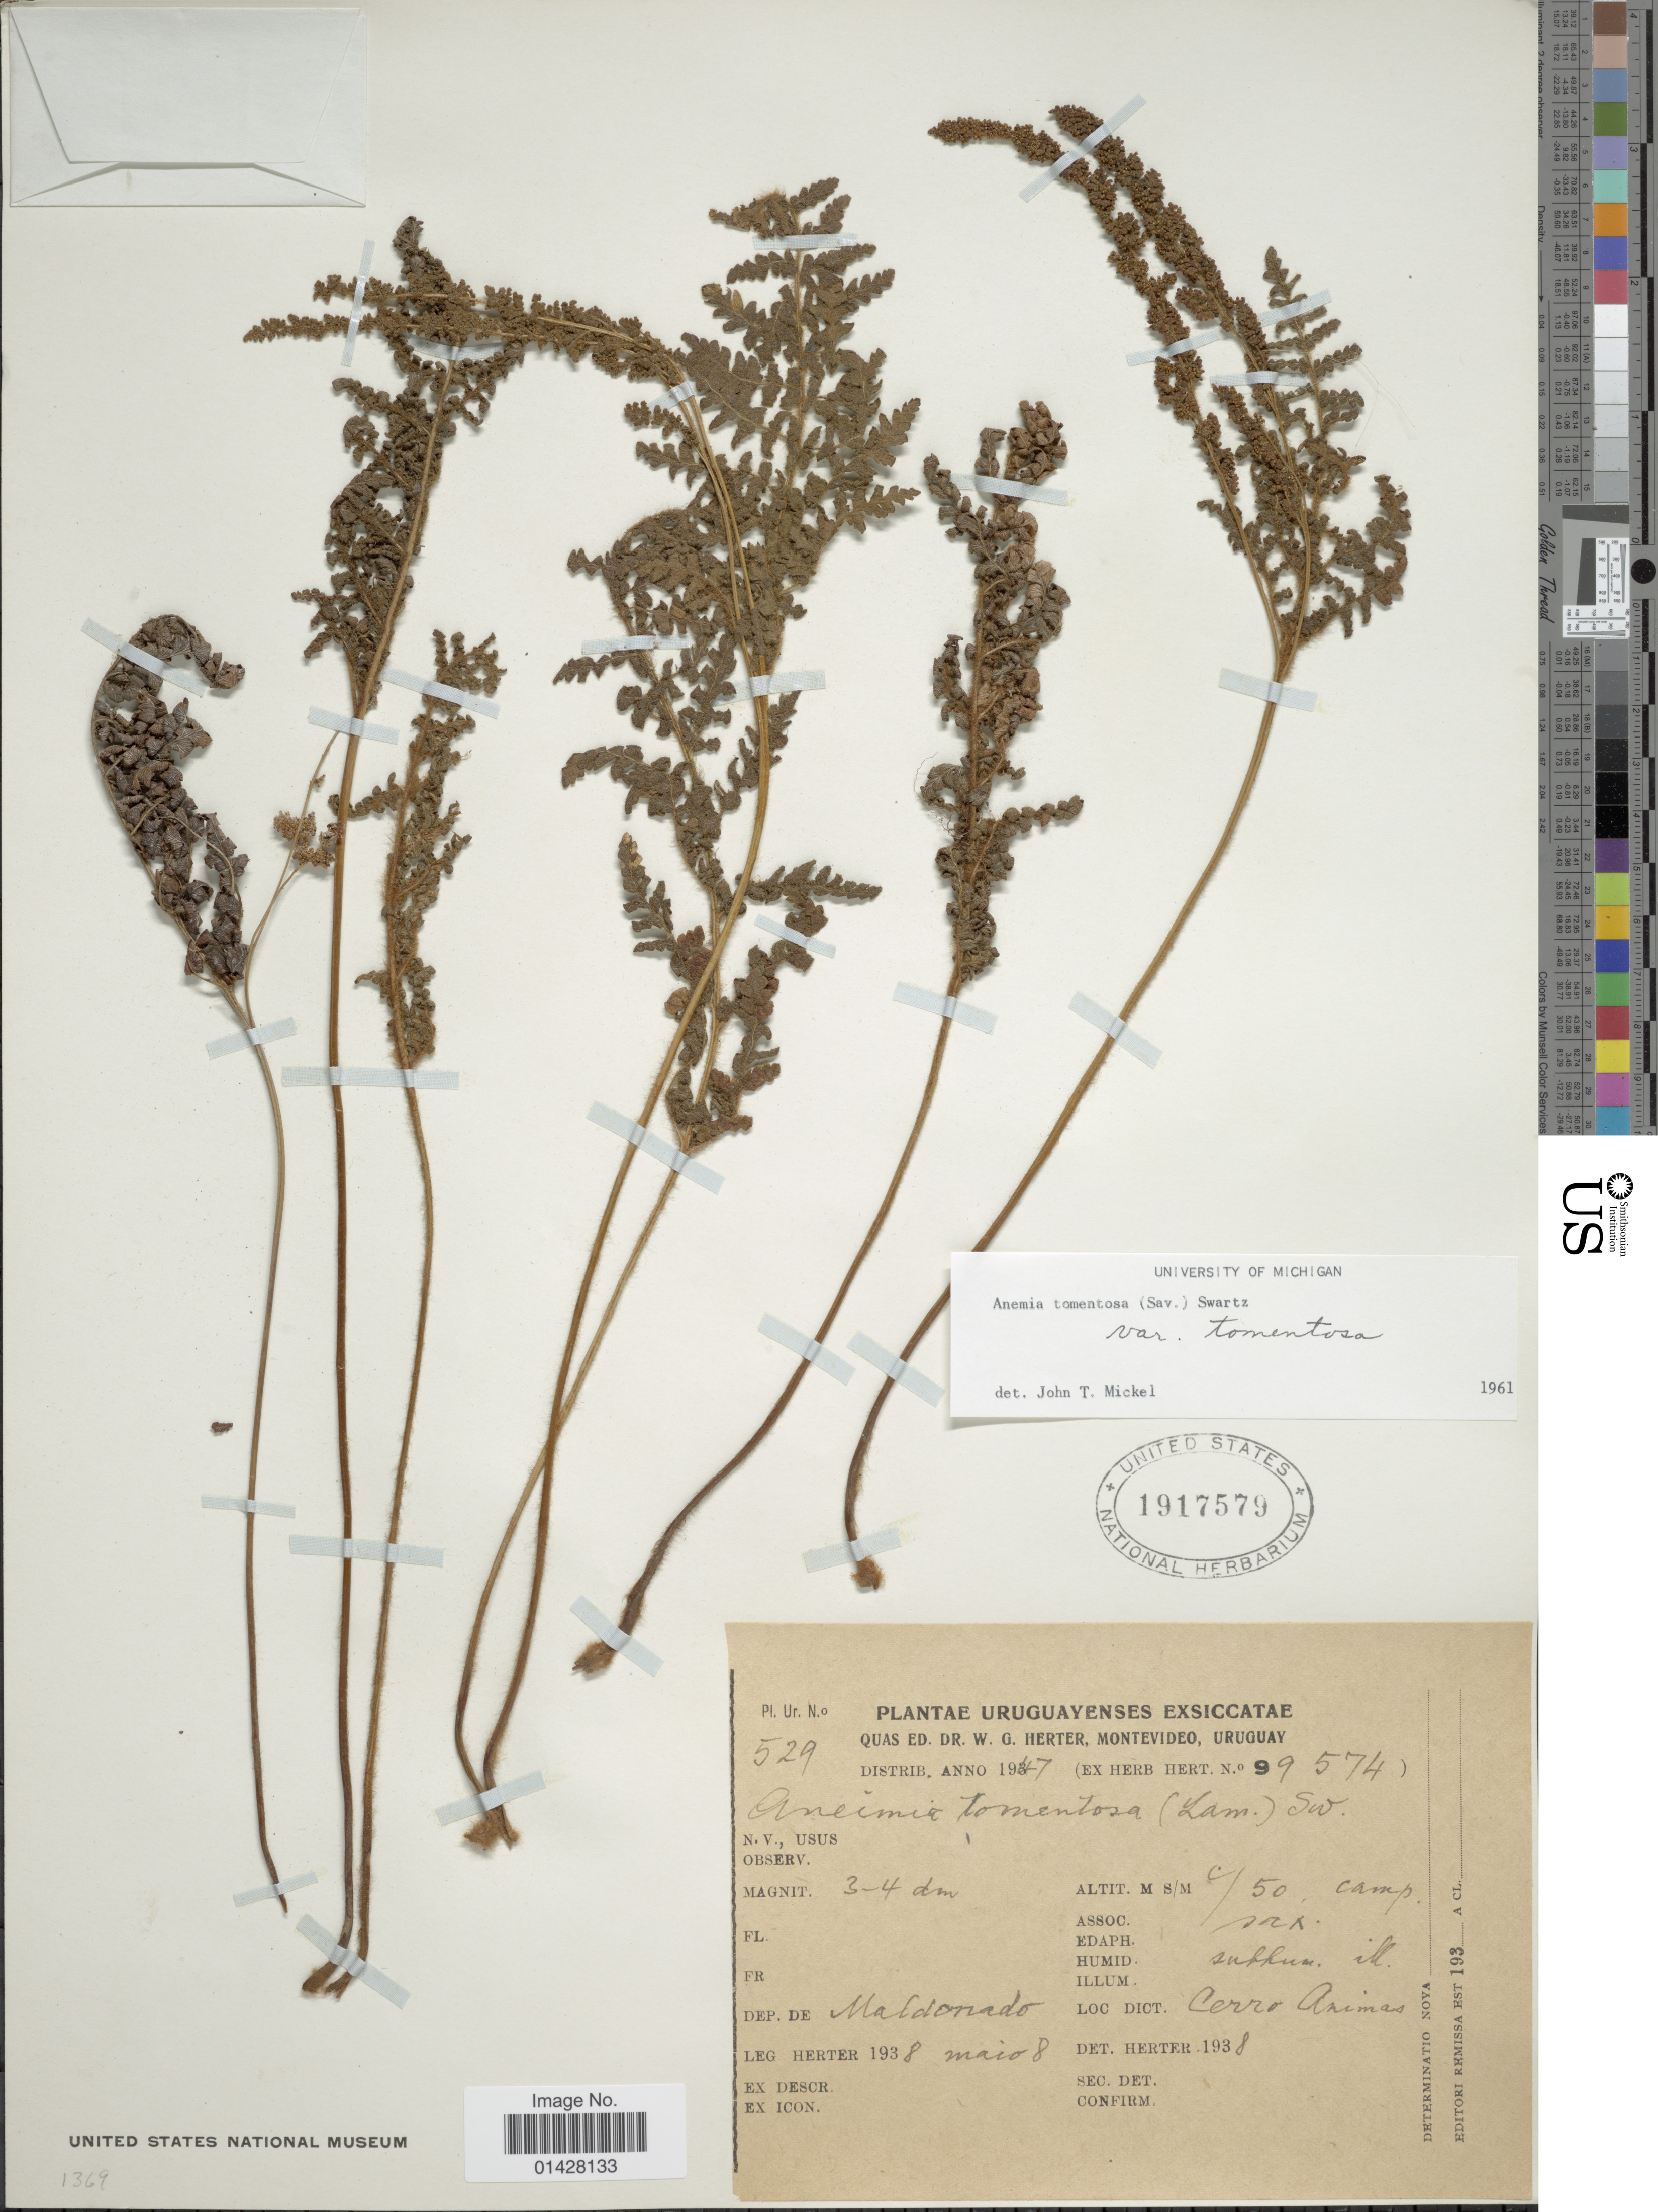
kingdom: Plantae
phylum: Tracheophyta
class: Polypodiopsida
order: Schizaeales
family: Anemiaceae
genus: Anemia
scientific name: Anemia tomentosa var. tomentosa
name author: (Sav.) Sw.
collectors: W. G. Herter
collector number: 529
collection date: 1938-05-08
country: Uruguay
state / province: Maldonado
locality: Dep. de Maldonado. Cerro Animas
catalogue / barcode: US 1917579